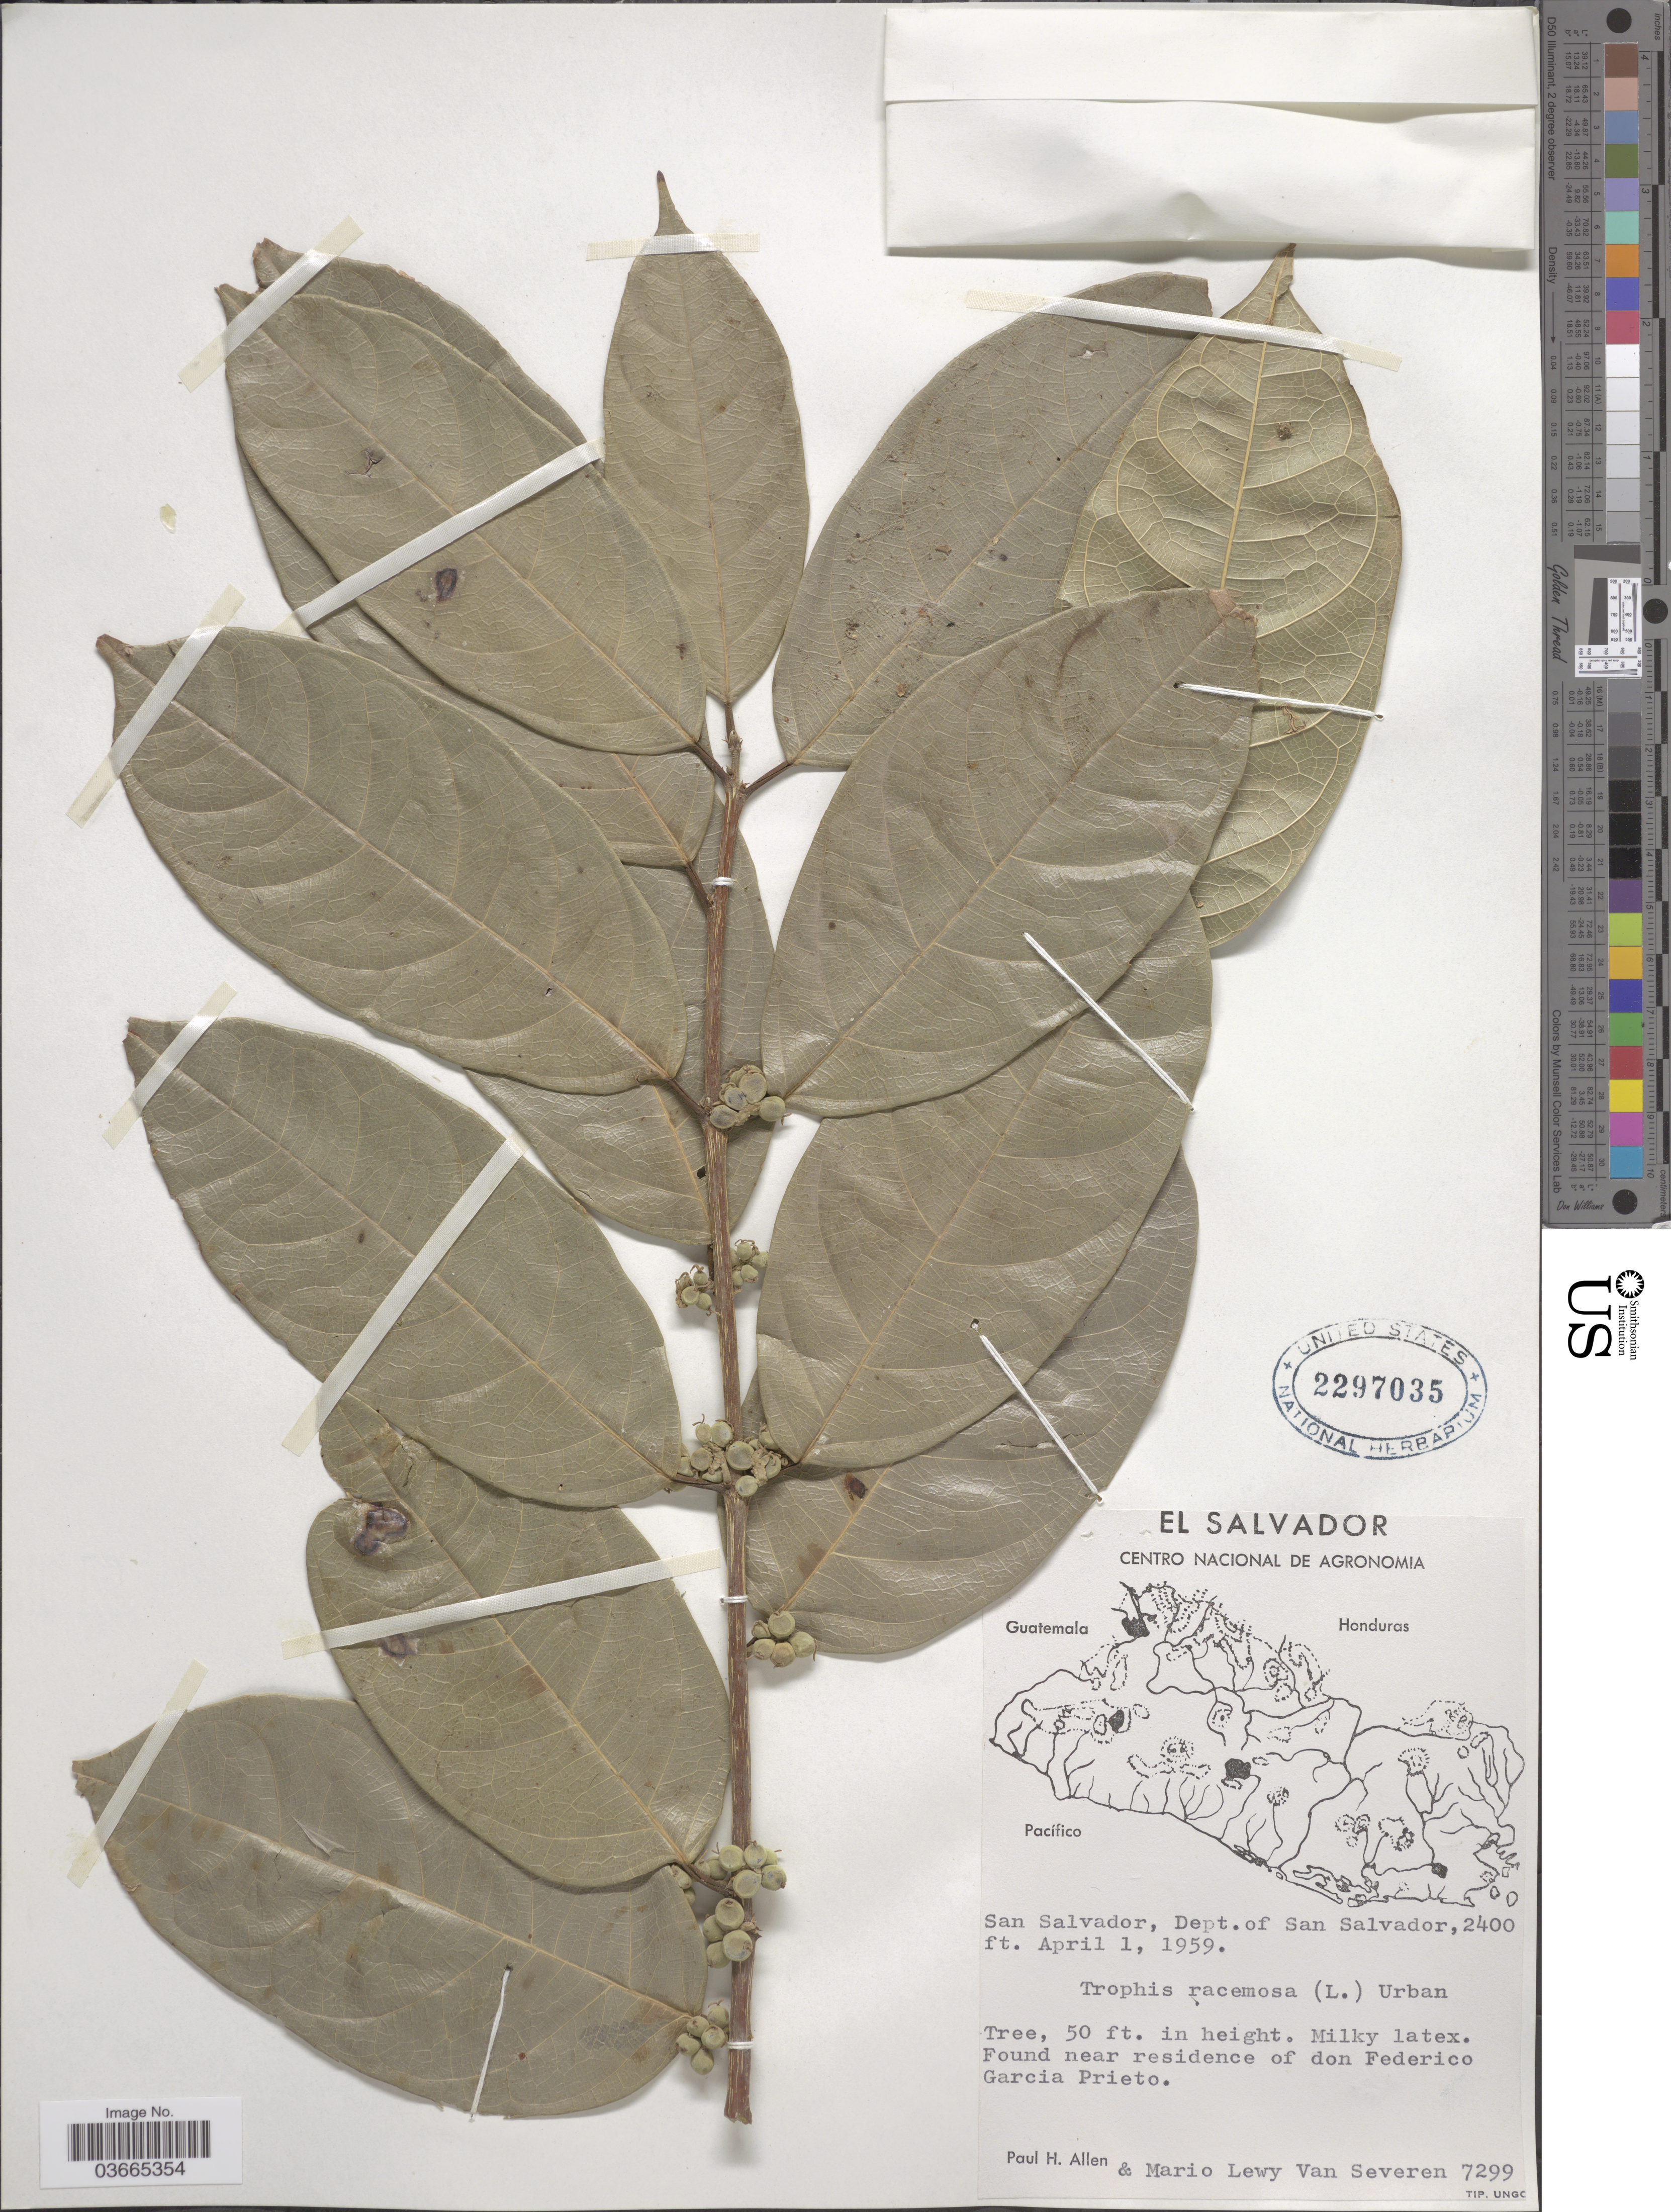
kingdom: Plantae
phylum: Tracheophyta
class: Magnoliopsida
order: Rosales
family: Moraceae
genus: Trophis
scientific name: Trophis racemosa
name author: (L.) Urb.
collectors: P. H. Allen & M. Van Severen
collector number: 7299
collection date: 1959-04-01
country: El Salvador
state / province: San Salvador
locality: Dept.of San Salvador. Found near residence of don Federico Garcia Prieto.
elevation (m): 732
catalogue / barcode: US 2297035